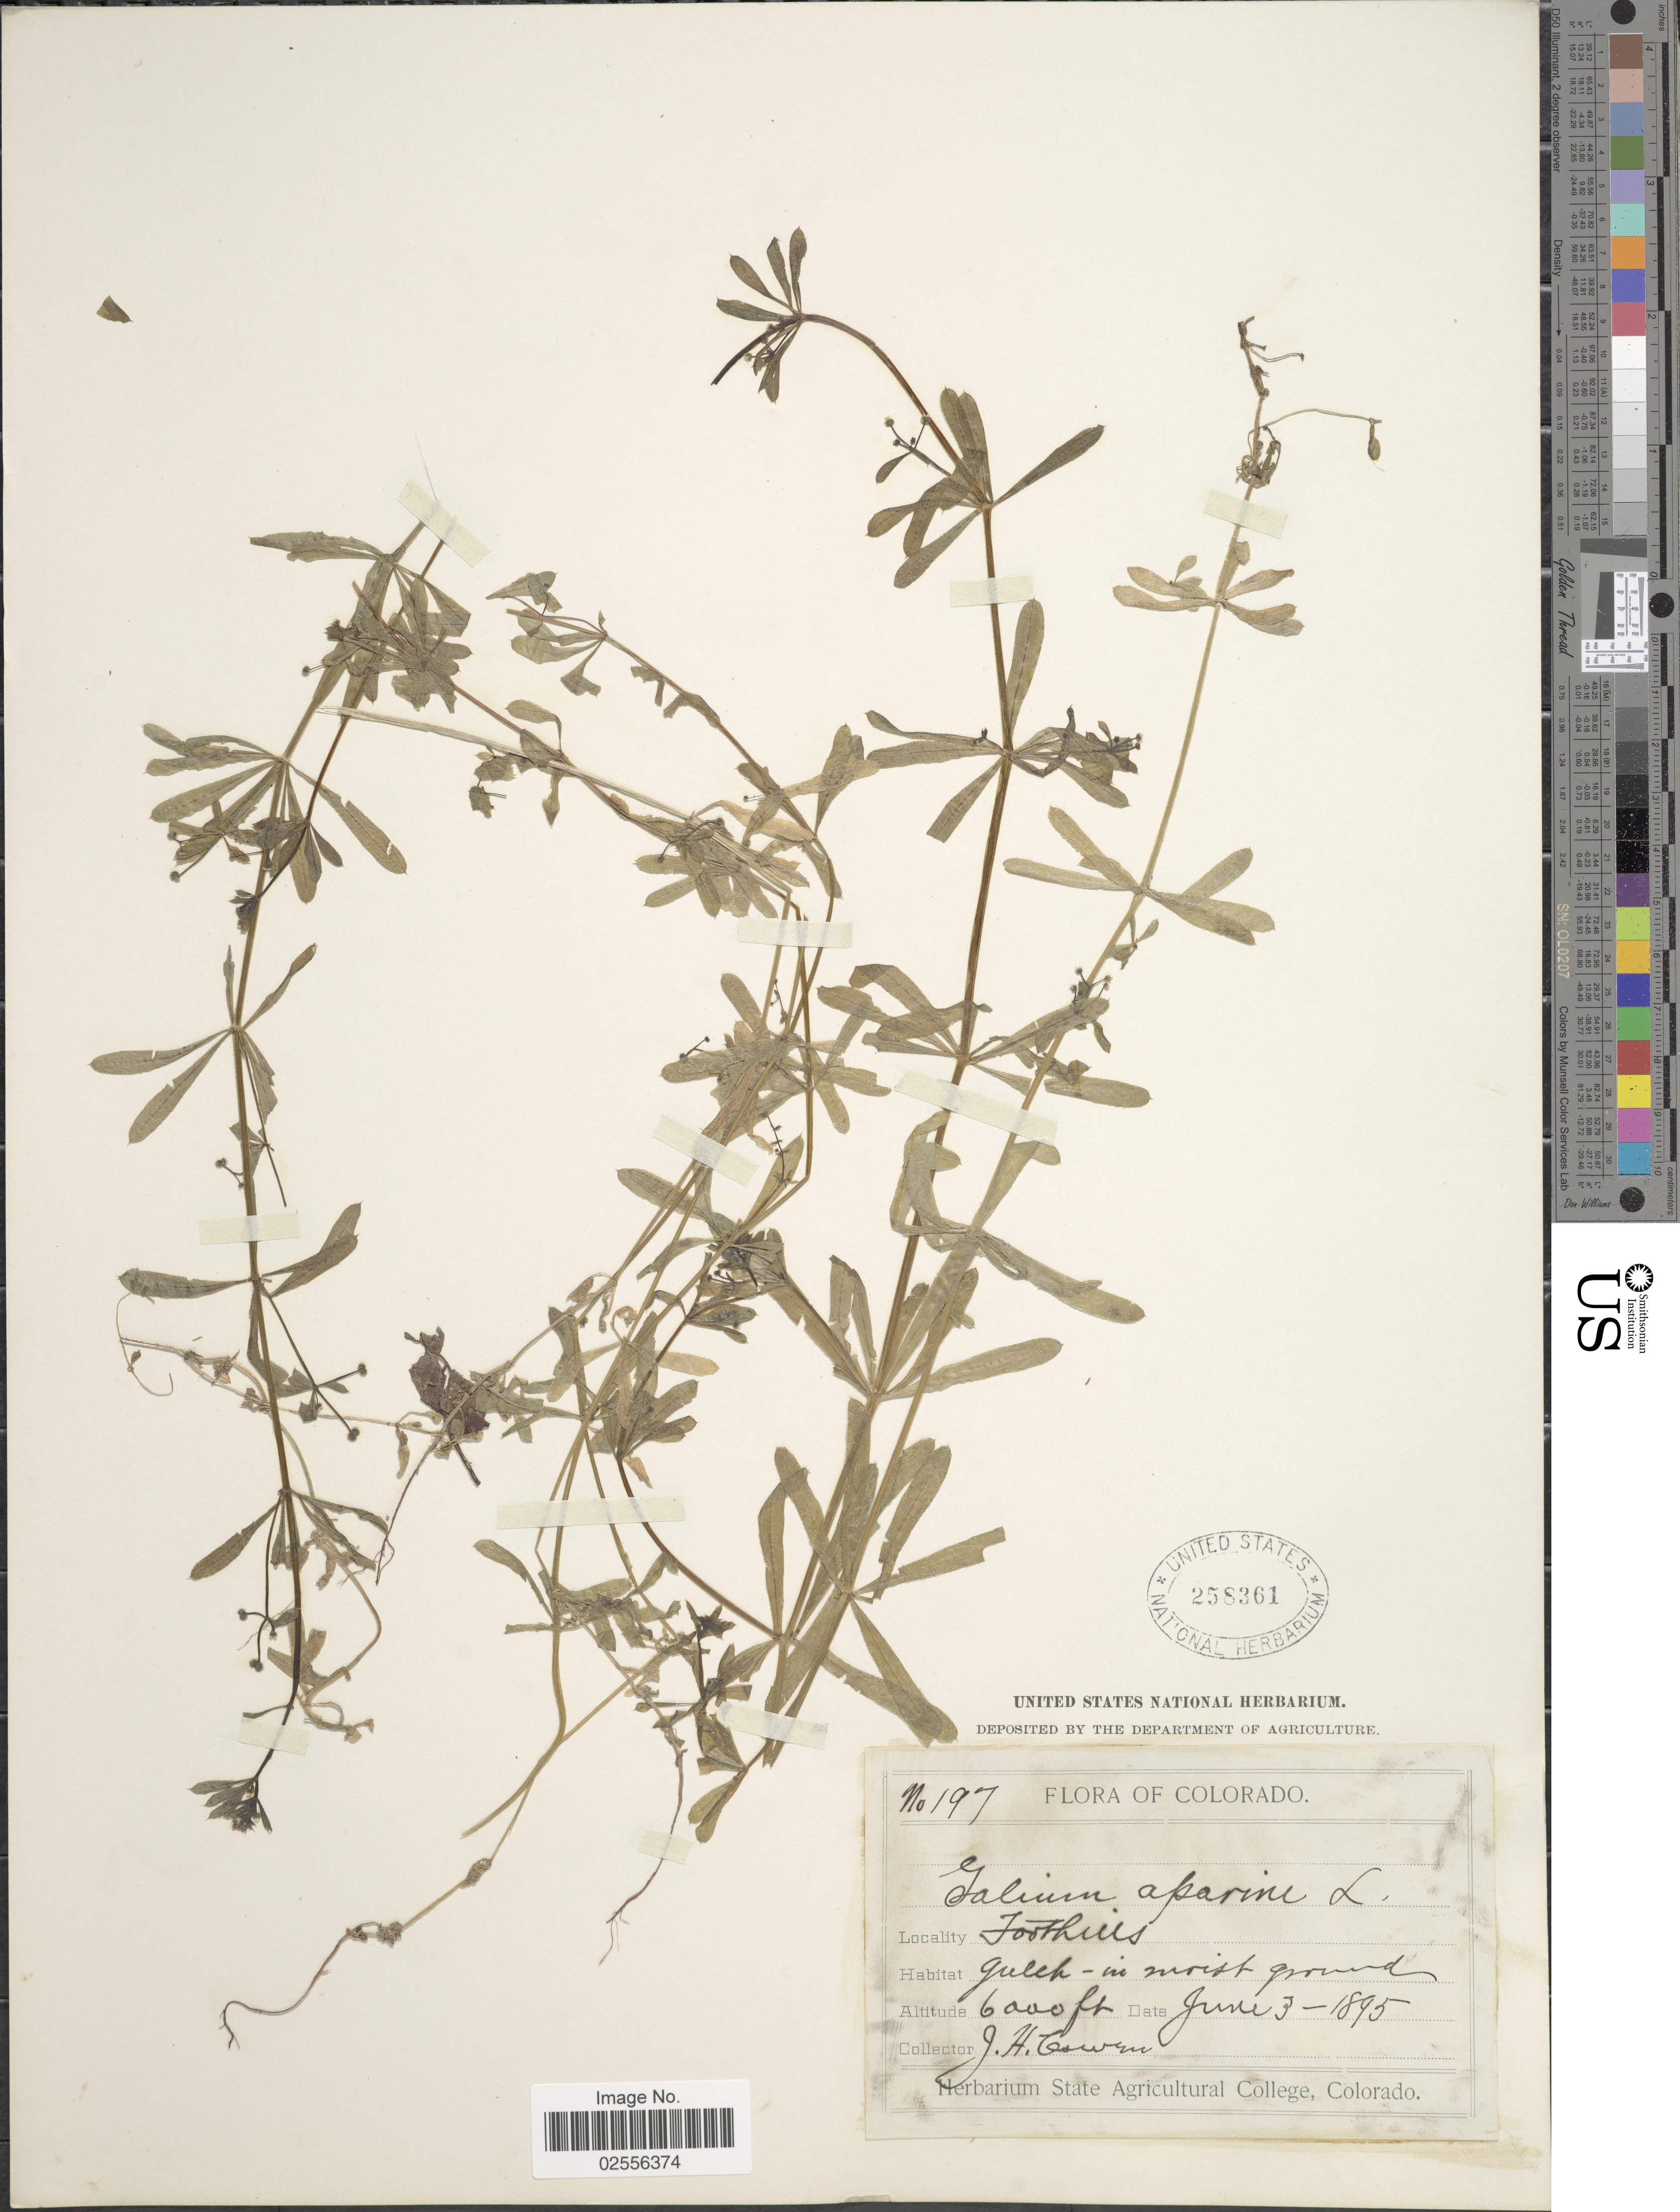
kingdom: Plantae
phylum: Tracheophyta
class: Magnoliopsida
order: Gentianales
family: Rubiaceae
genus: Galium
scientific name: Galium aparine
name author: L.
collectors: J. H. Cowen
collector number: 197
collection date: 1895-06-03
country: United States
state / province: Colorado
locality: Foothills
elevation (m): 1829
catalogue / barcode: US 258361